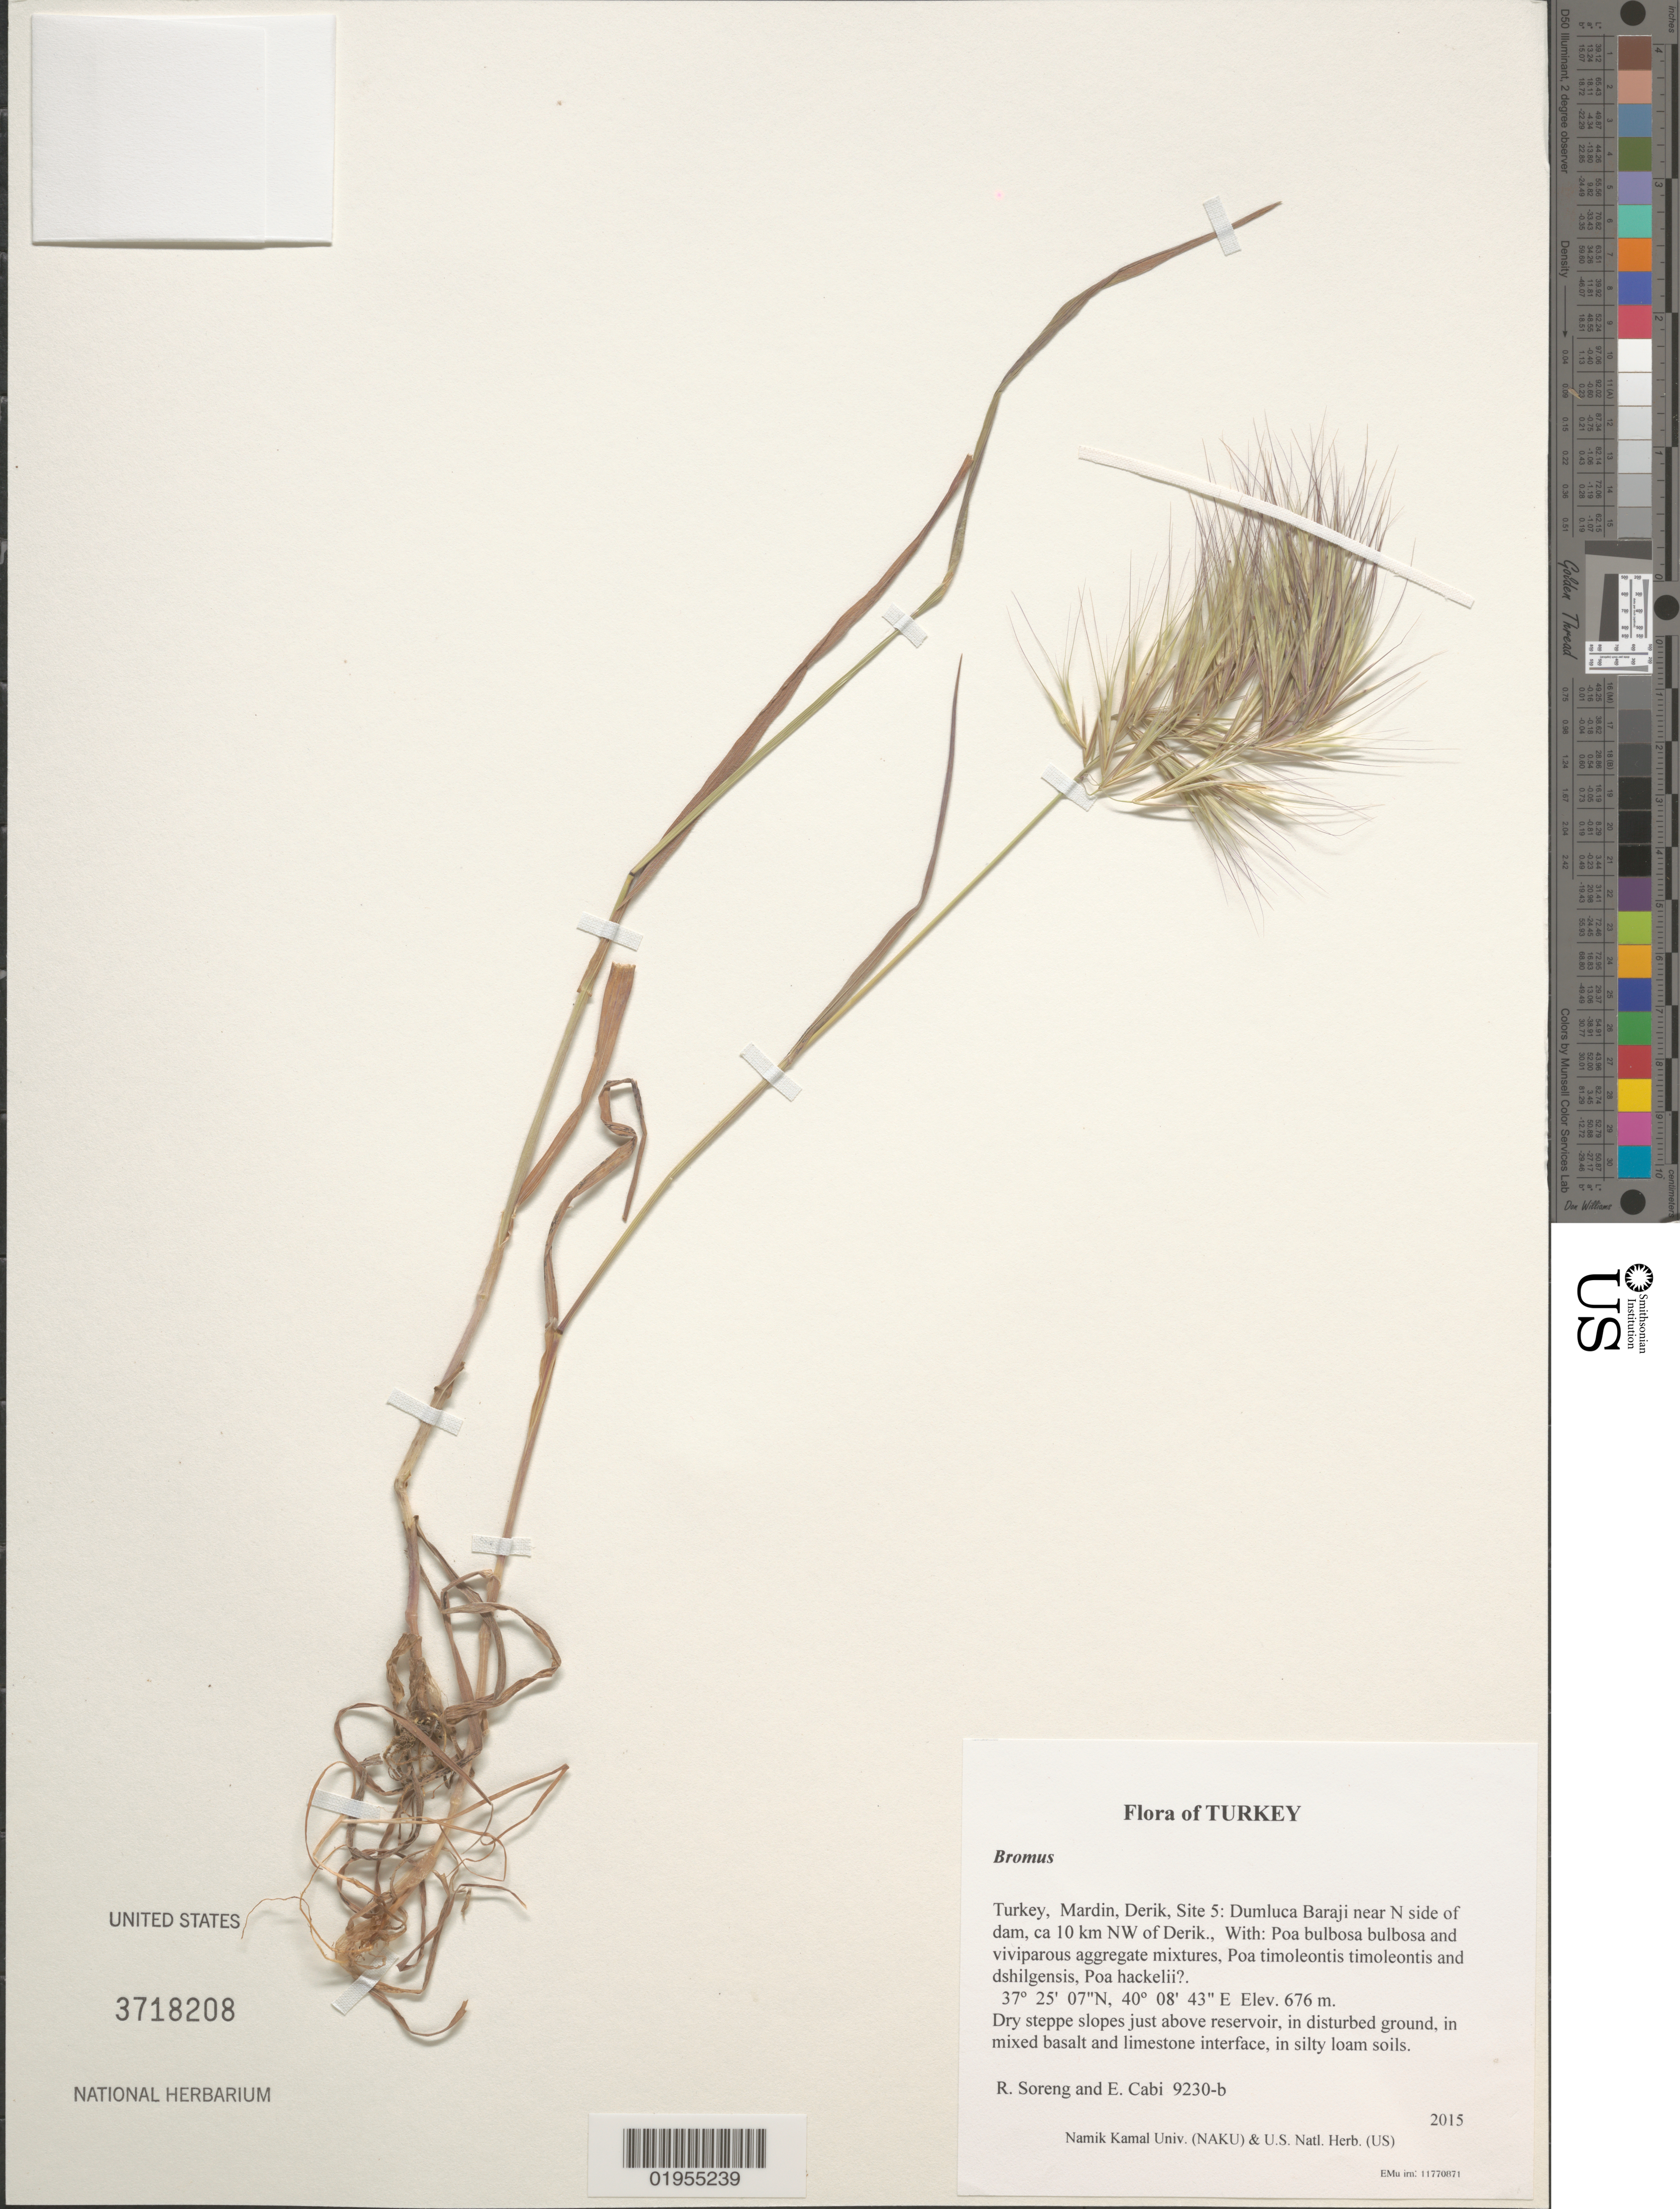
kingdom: Plantae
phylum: Tracheophyta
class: Liliopsida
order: Poales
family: Poaceae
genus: Bromus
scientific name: Bromus sp.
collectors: R. J. Soreng & E. Cabi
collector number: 9230-b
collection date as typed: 2015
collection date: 2015-05-03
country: Turkey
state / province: Mardin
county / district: Derik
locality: Site 5: Dumluca Baraji near N side of dam, ca 10 km NW of Derik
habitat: Dry steppe slopes just above reservoir, in disturbed ground, in mixed basalt and limestone interface, in silty loam soils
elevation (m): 676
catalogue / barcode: US 3718208